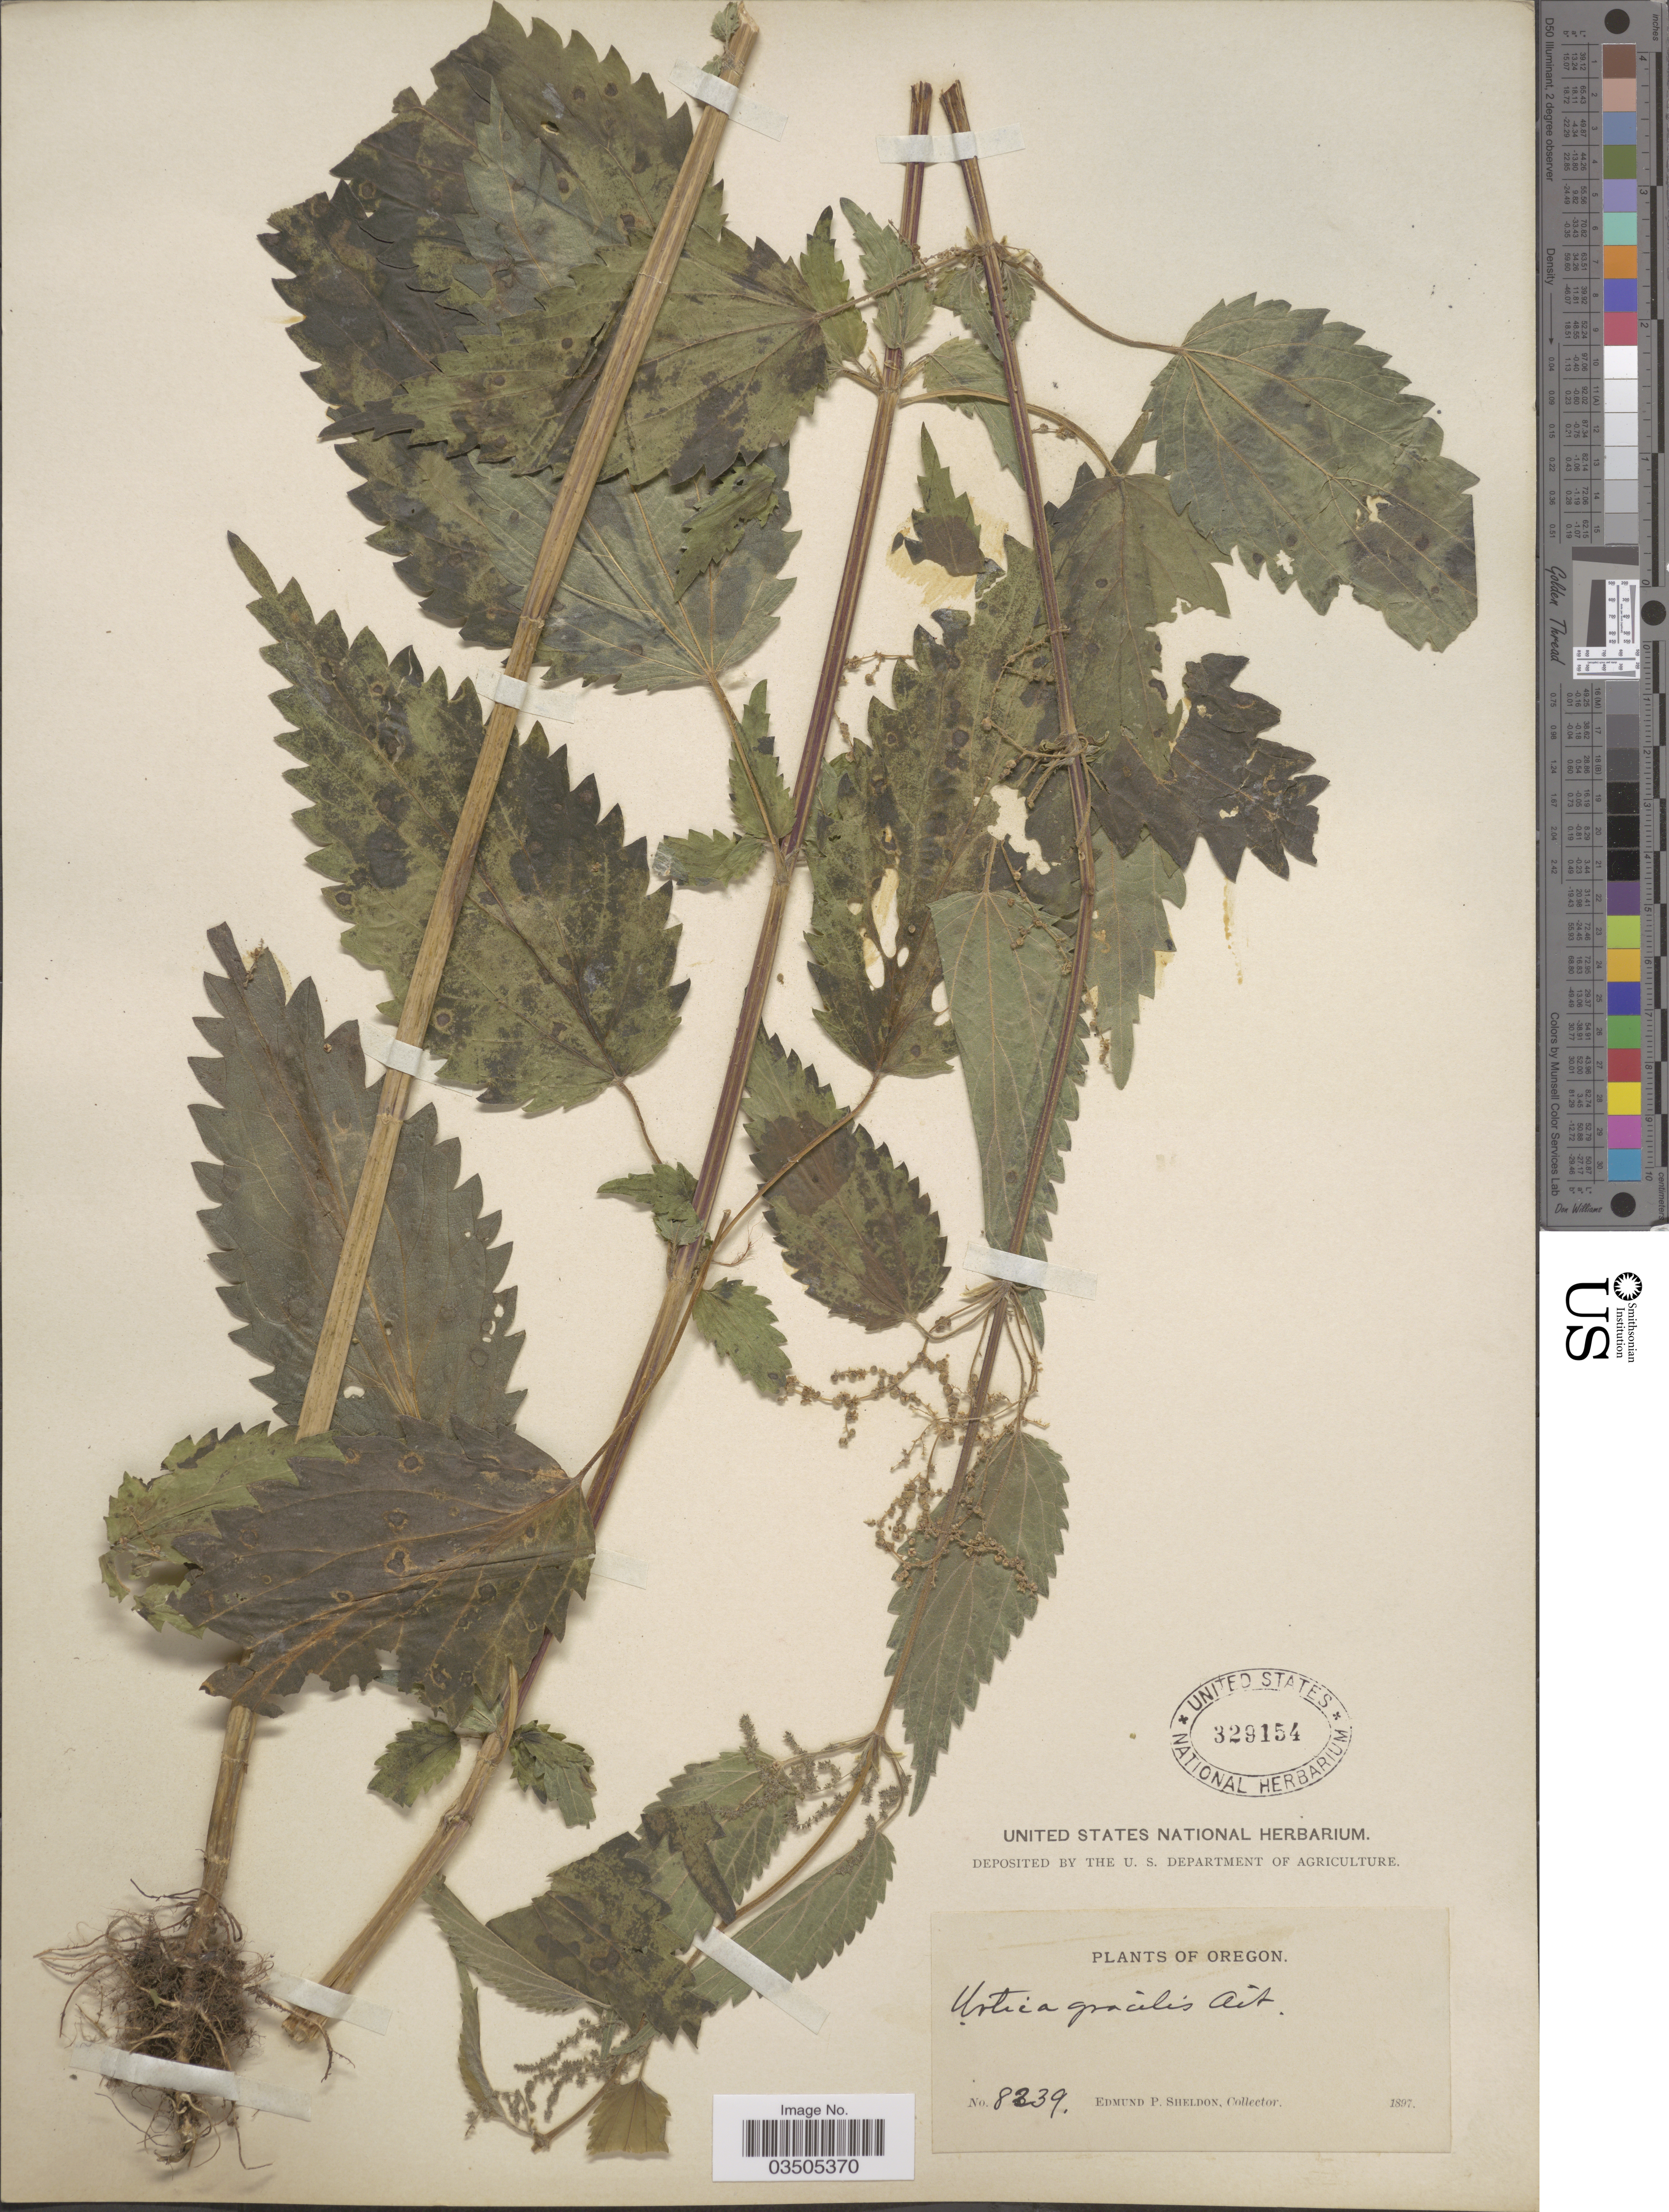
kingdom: Plantae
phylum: Tracheophyta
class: Magnoliopsida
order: Rosales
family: Urticaceae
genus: Urtica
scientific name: Urtica dioica subsp. gracilis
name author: L.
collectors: E. P. Sheldon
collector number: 8239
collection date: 1897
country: United States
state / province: Oregon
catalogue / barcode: US 329154